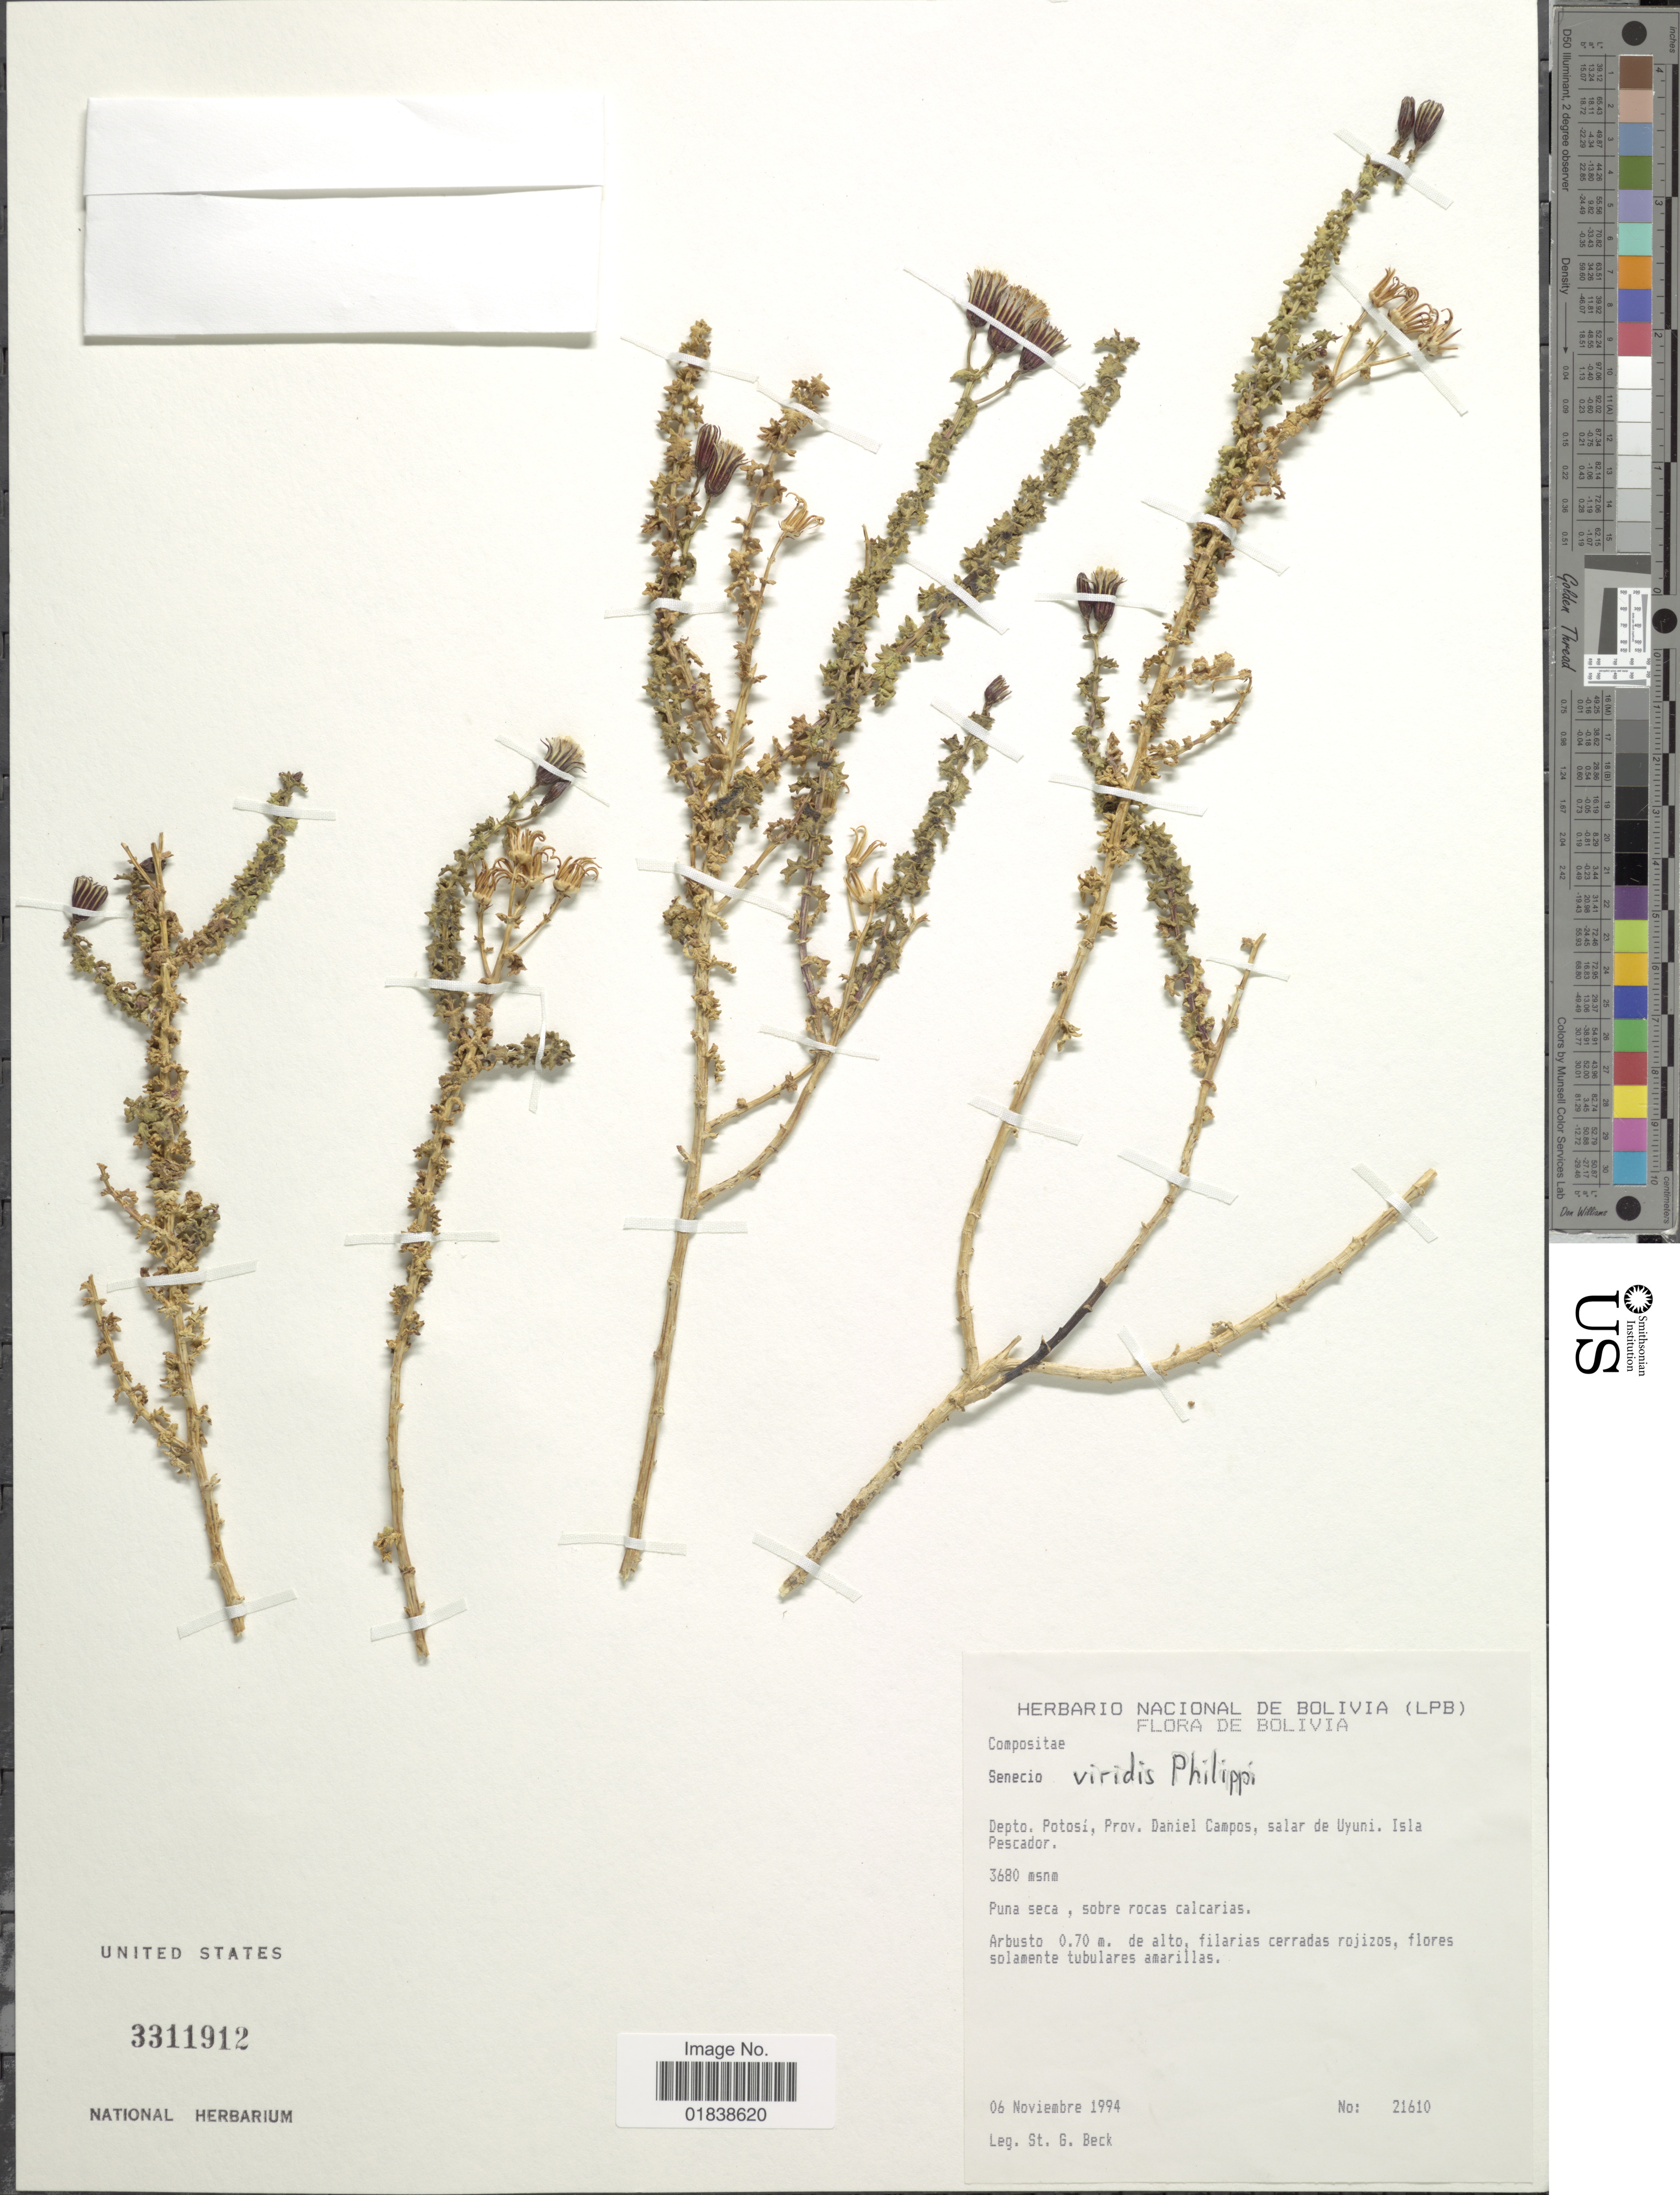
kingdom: Plantae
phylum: Tracheophyta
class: Magnoliopsida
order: Asterales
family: Asteraceae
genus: Senecio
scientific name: Senecio viridis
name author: Phil.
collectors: S. G. Beck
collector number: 21610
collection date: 1994-11-06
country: Bolivia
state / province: Potosi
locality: Prov. Daniel Campos, salar de Uyuni, Isla Pescador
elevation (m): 3680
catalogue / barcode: US 3311912